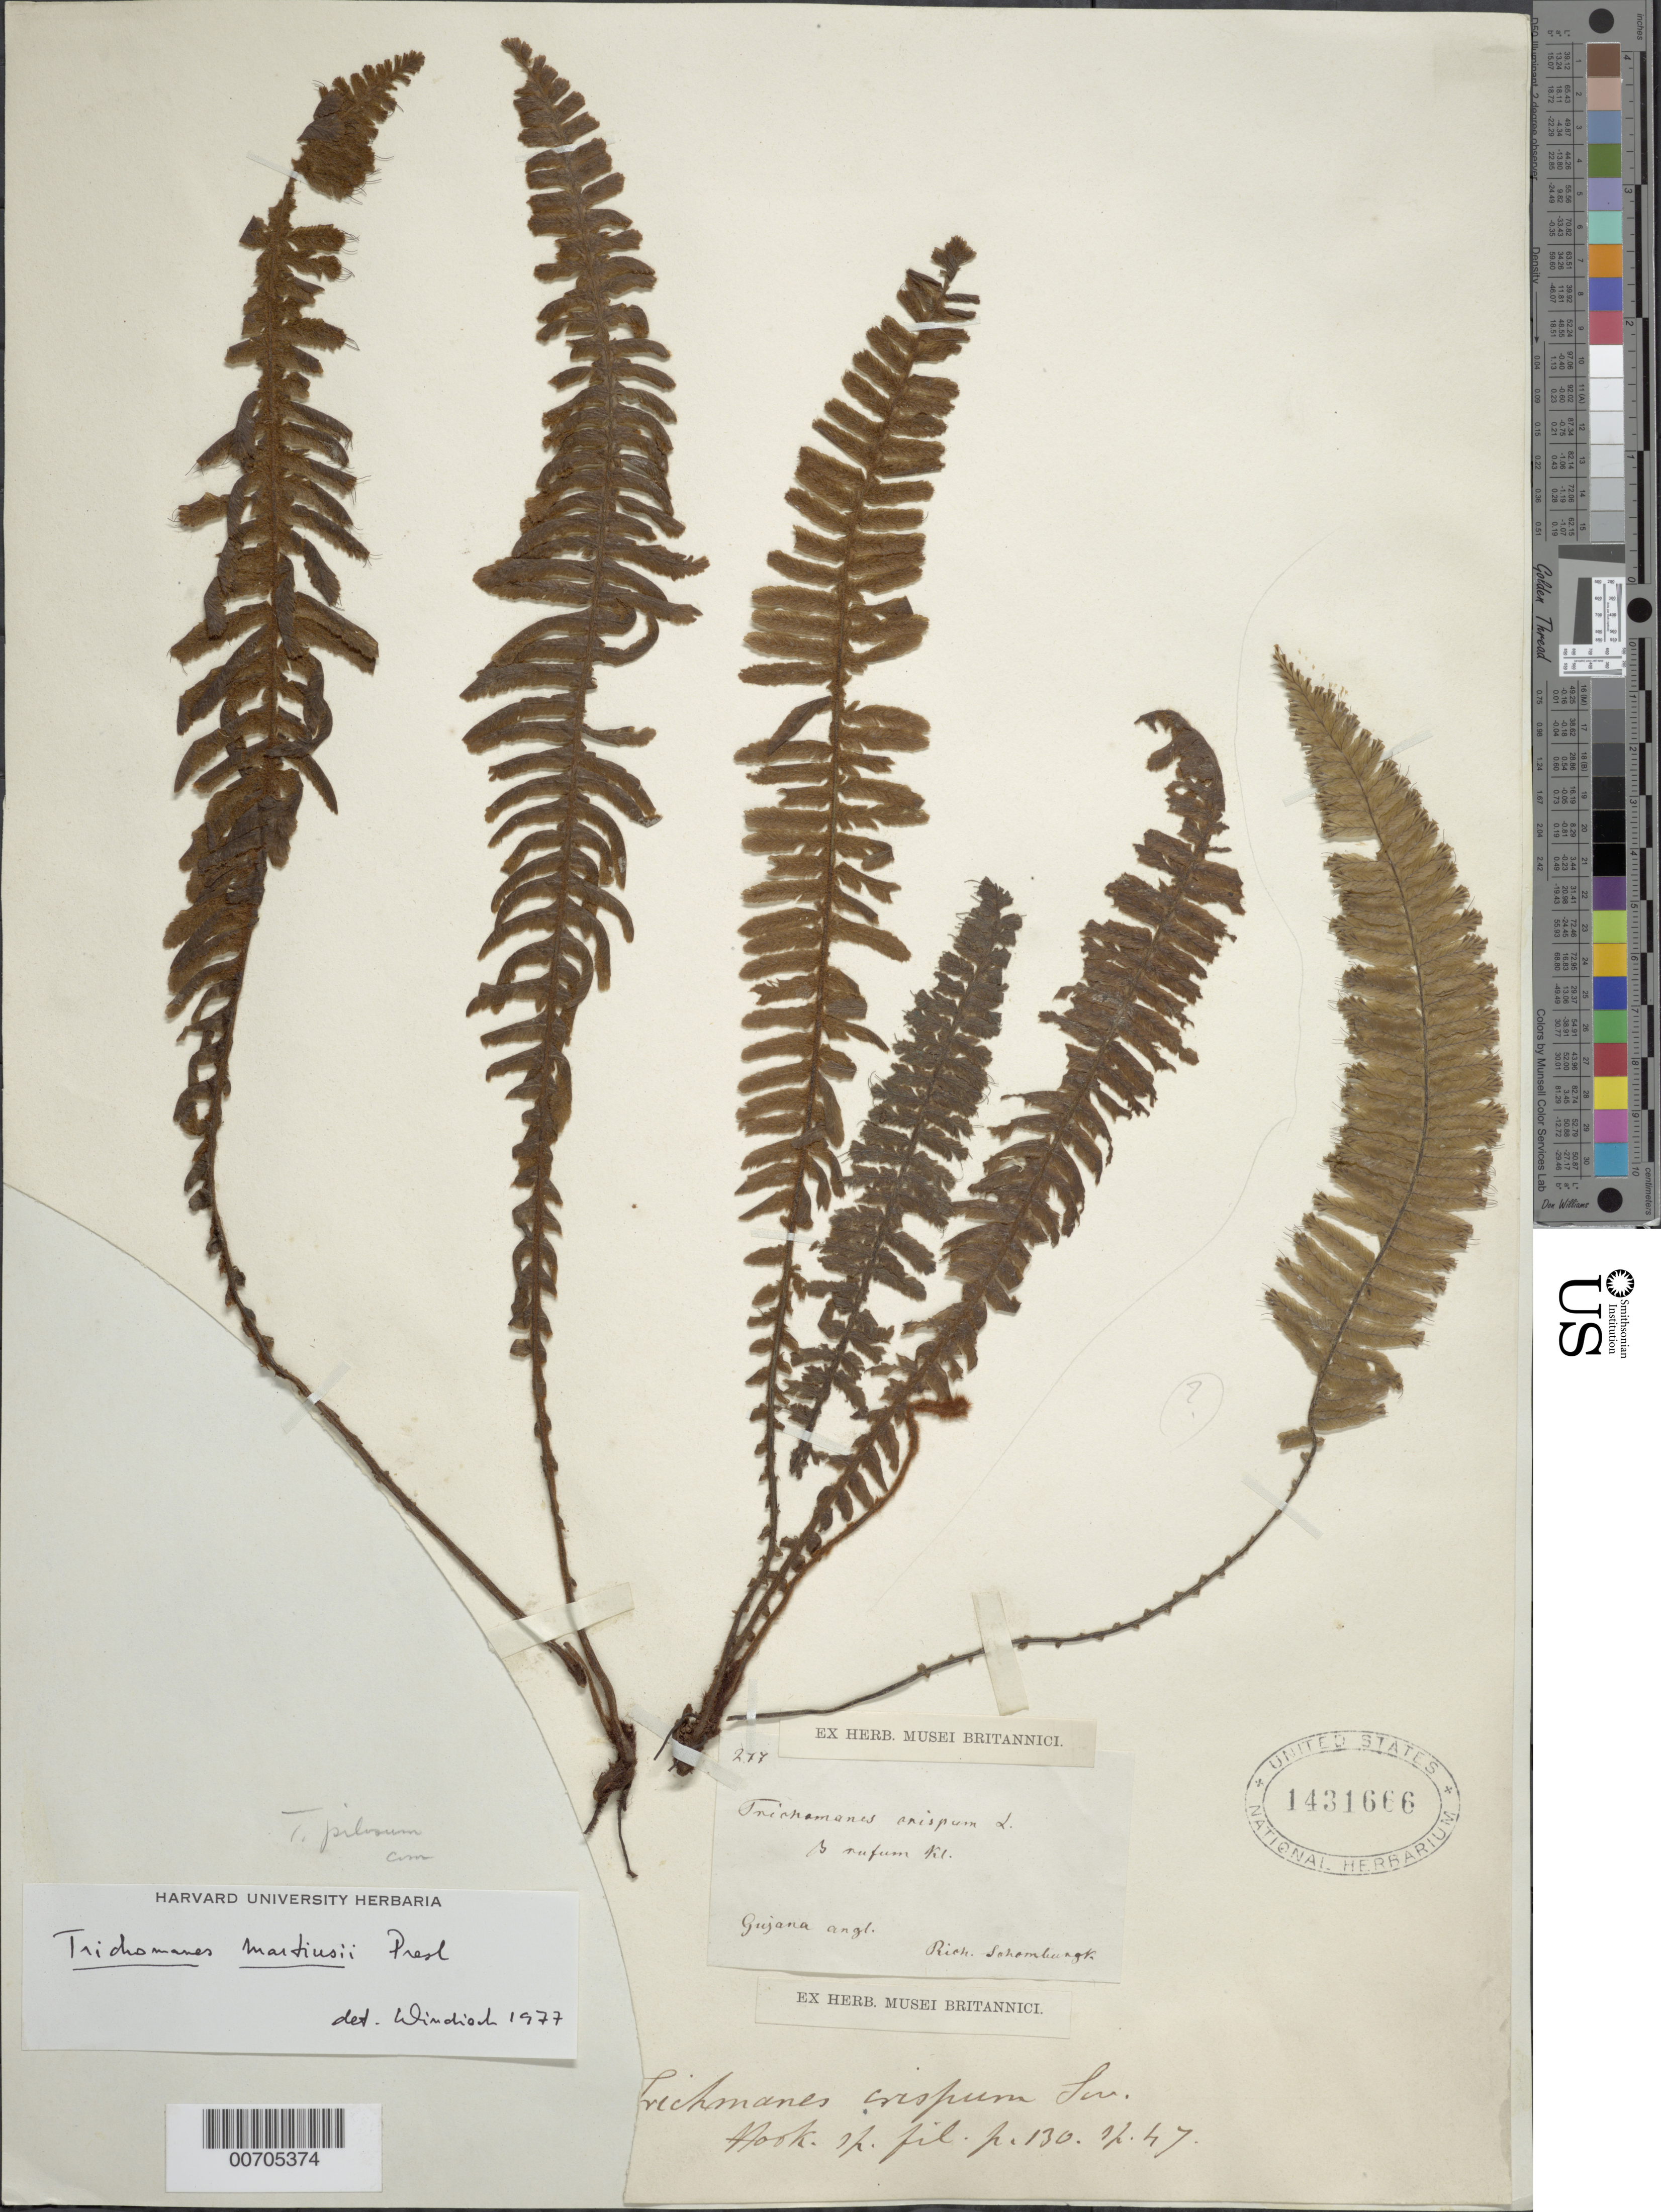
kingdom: Plantae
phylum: Tracheophyta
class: Polypodiopsida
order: Hymenophyllales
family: Hymenophyllaceae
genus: Trichomanes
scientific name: Trichomanes martiusii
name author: C. Presl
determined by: Windisch, Paulo Guenter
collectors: M. R. Schomburgk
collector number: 277 ?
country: Guyana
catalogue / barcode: US 1431666